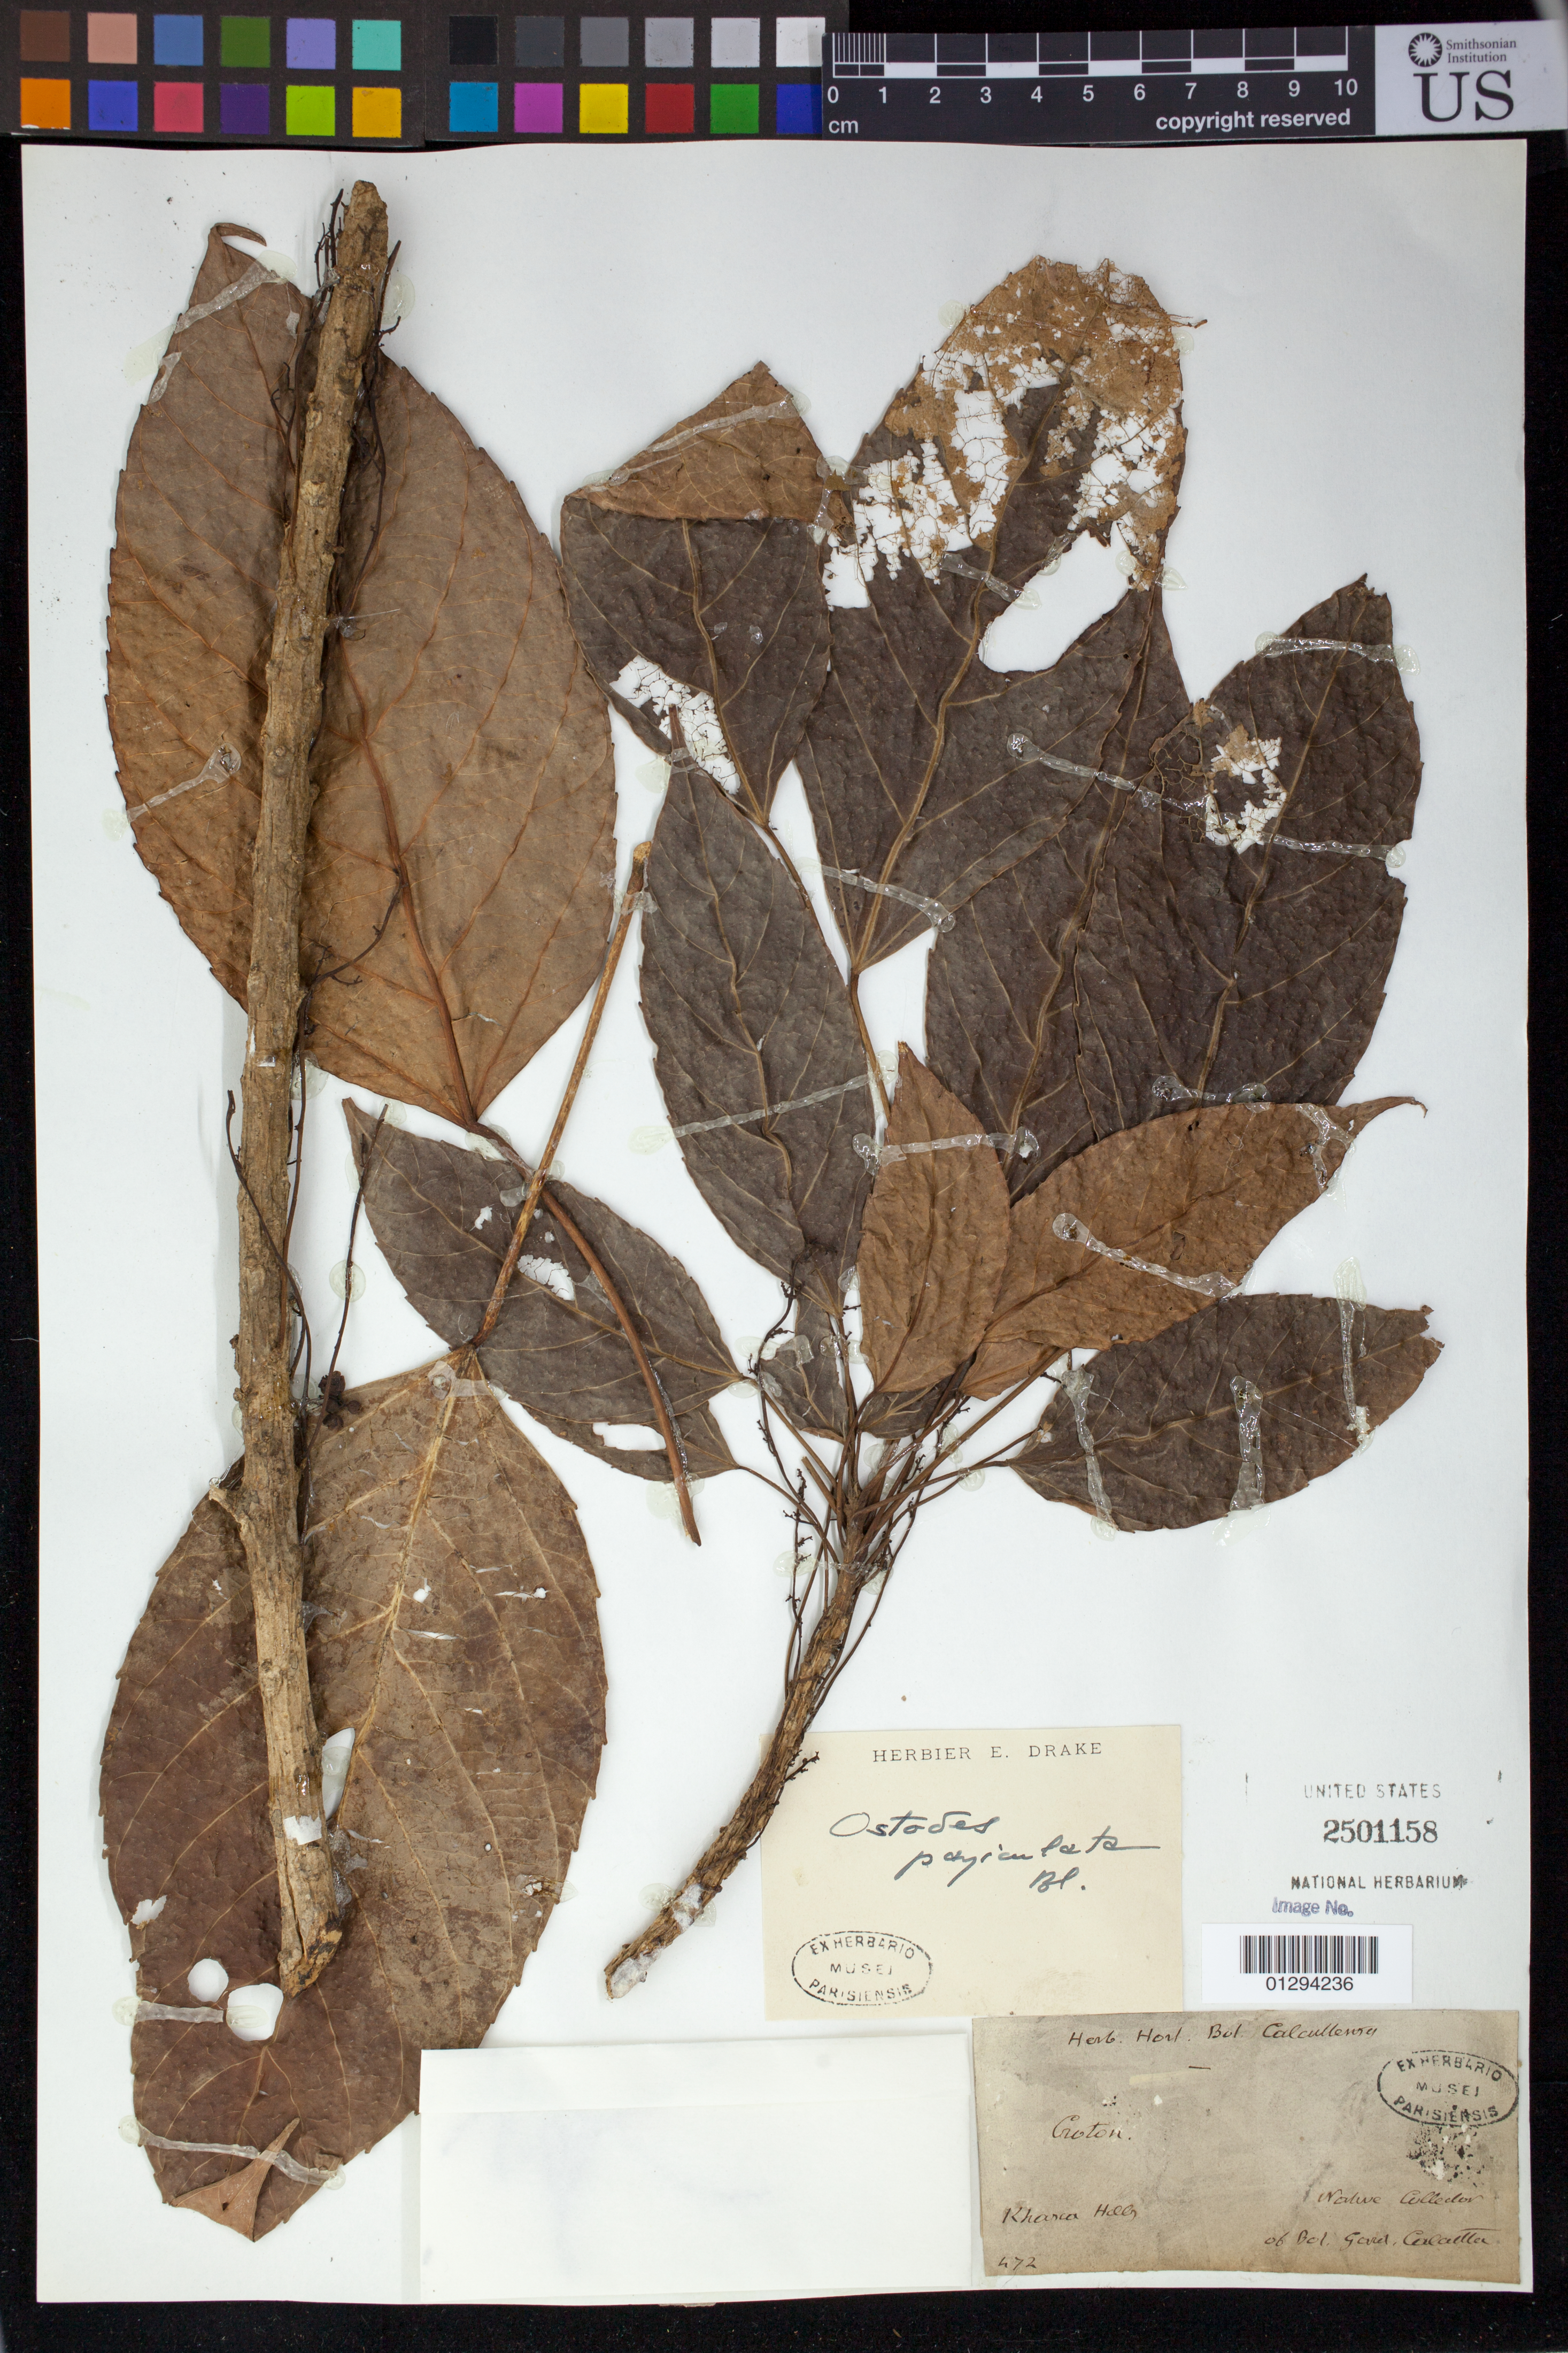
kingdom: Plantae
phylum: Tracheophyta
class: Magnoliopsida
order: Malpighiales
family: Euphorbiaceae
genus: Ostodes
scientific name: Ostodes paniculata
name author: Blume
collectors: Native collector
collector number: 472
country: India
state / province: Meghalaya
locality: Khasia Hills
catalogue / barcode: US 2501158